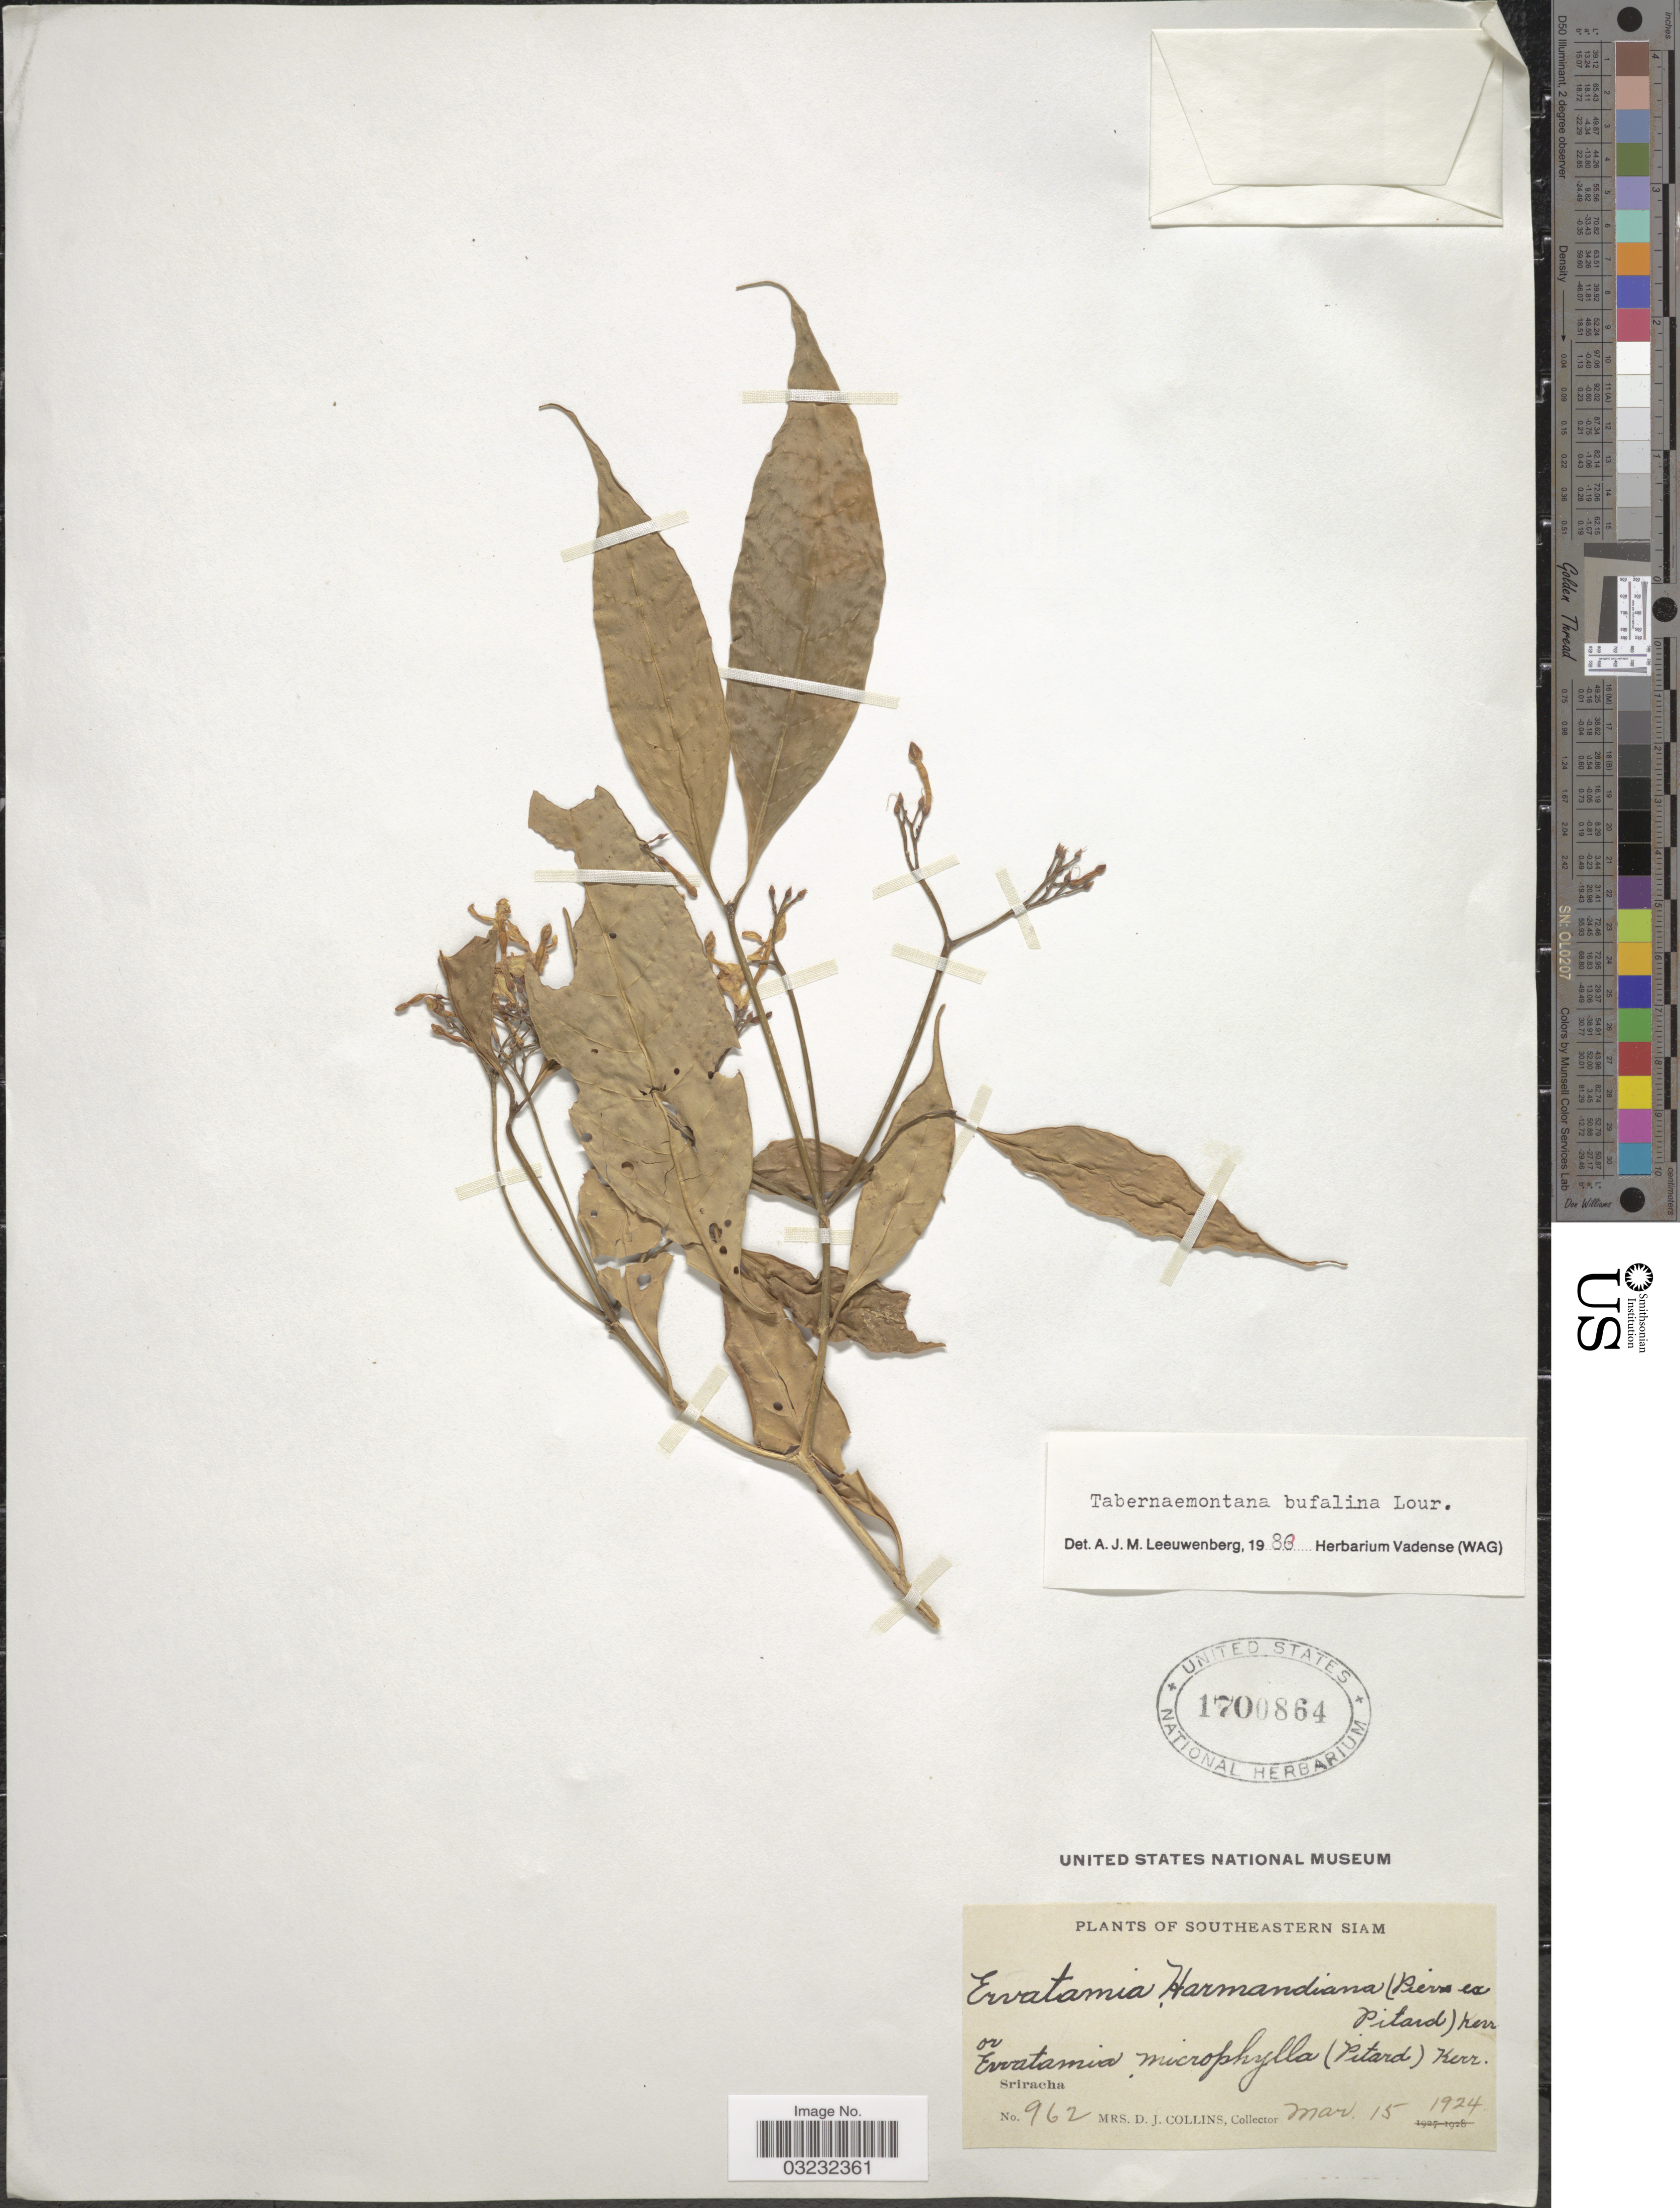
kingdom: Plantae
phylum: Tracheophyta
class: Magnoliopsida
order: Gentianales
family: Apocynaceae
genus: Tabernaemontana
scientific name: Tabernaemontana bufalina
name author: Lour.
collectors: Mrs. D. J. Collins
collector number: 962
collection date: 1924-03-15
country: Thailand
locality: Southeastern Siam, Sriracha.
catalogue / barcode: US 1700864